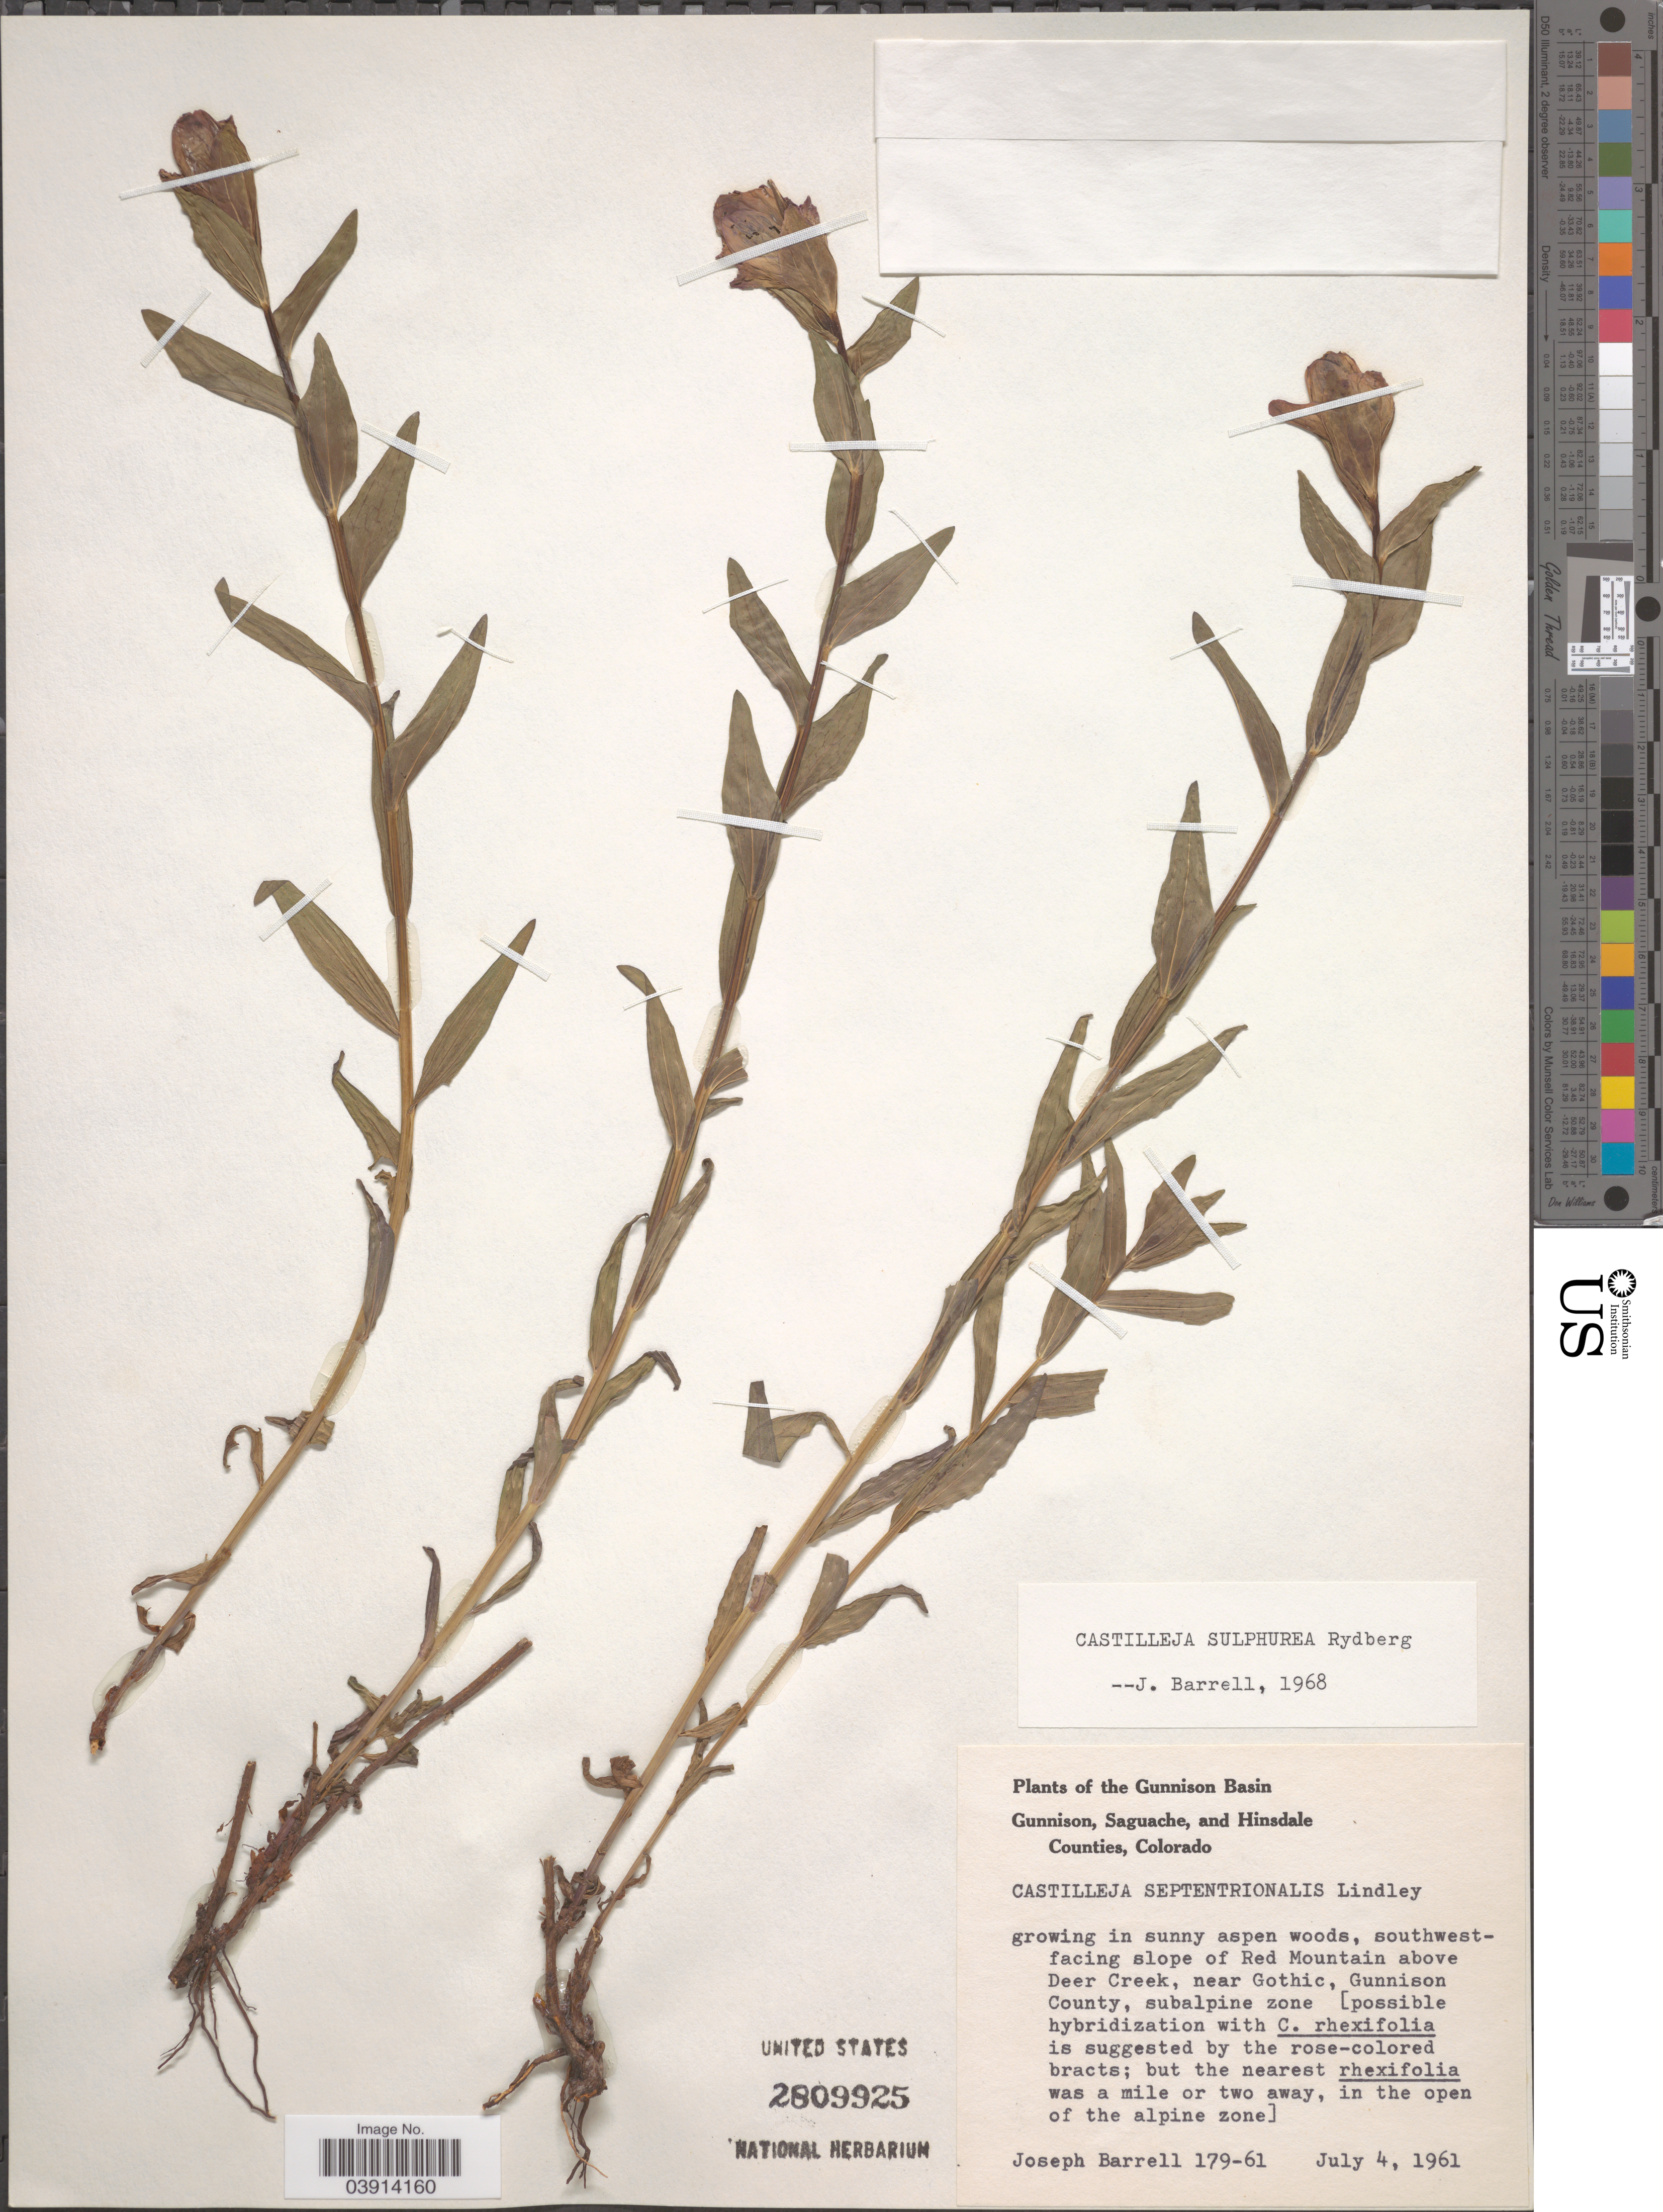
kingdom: Plantae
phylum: Tracheophyta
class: Magnoliopsida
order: Lamiales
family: Orobanchaceae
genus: Castilleja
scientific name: Castilleja septentrionalis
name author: Lindl.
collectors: J. Barrell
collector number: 179-61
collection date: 1961-07-04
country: United States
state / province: Colorado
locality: The Gunnison Basin. Southwest-facing slope of Red Mountain above Deer Creek, near Gothic, Gunnison County, subalpine zone.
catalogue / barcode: US 2809925